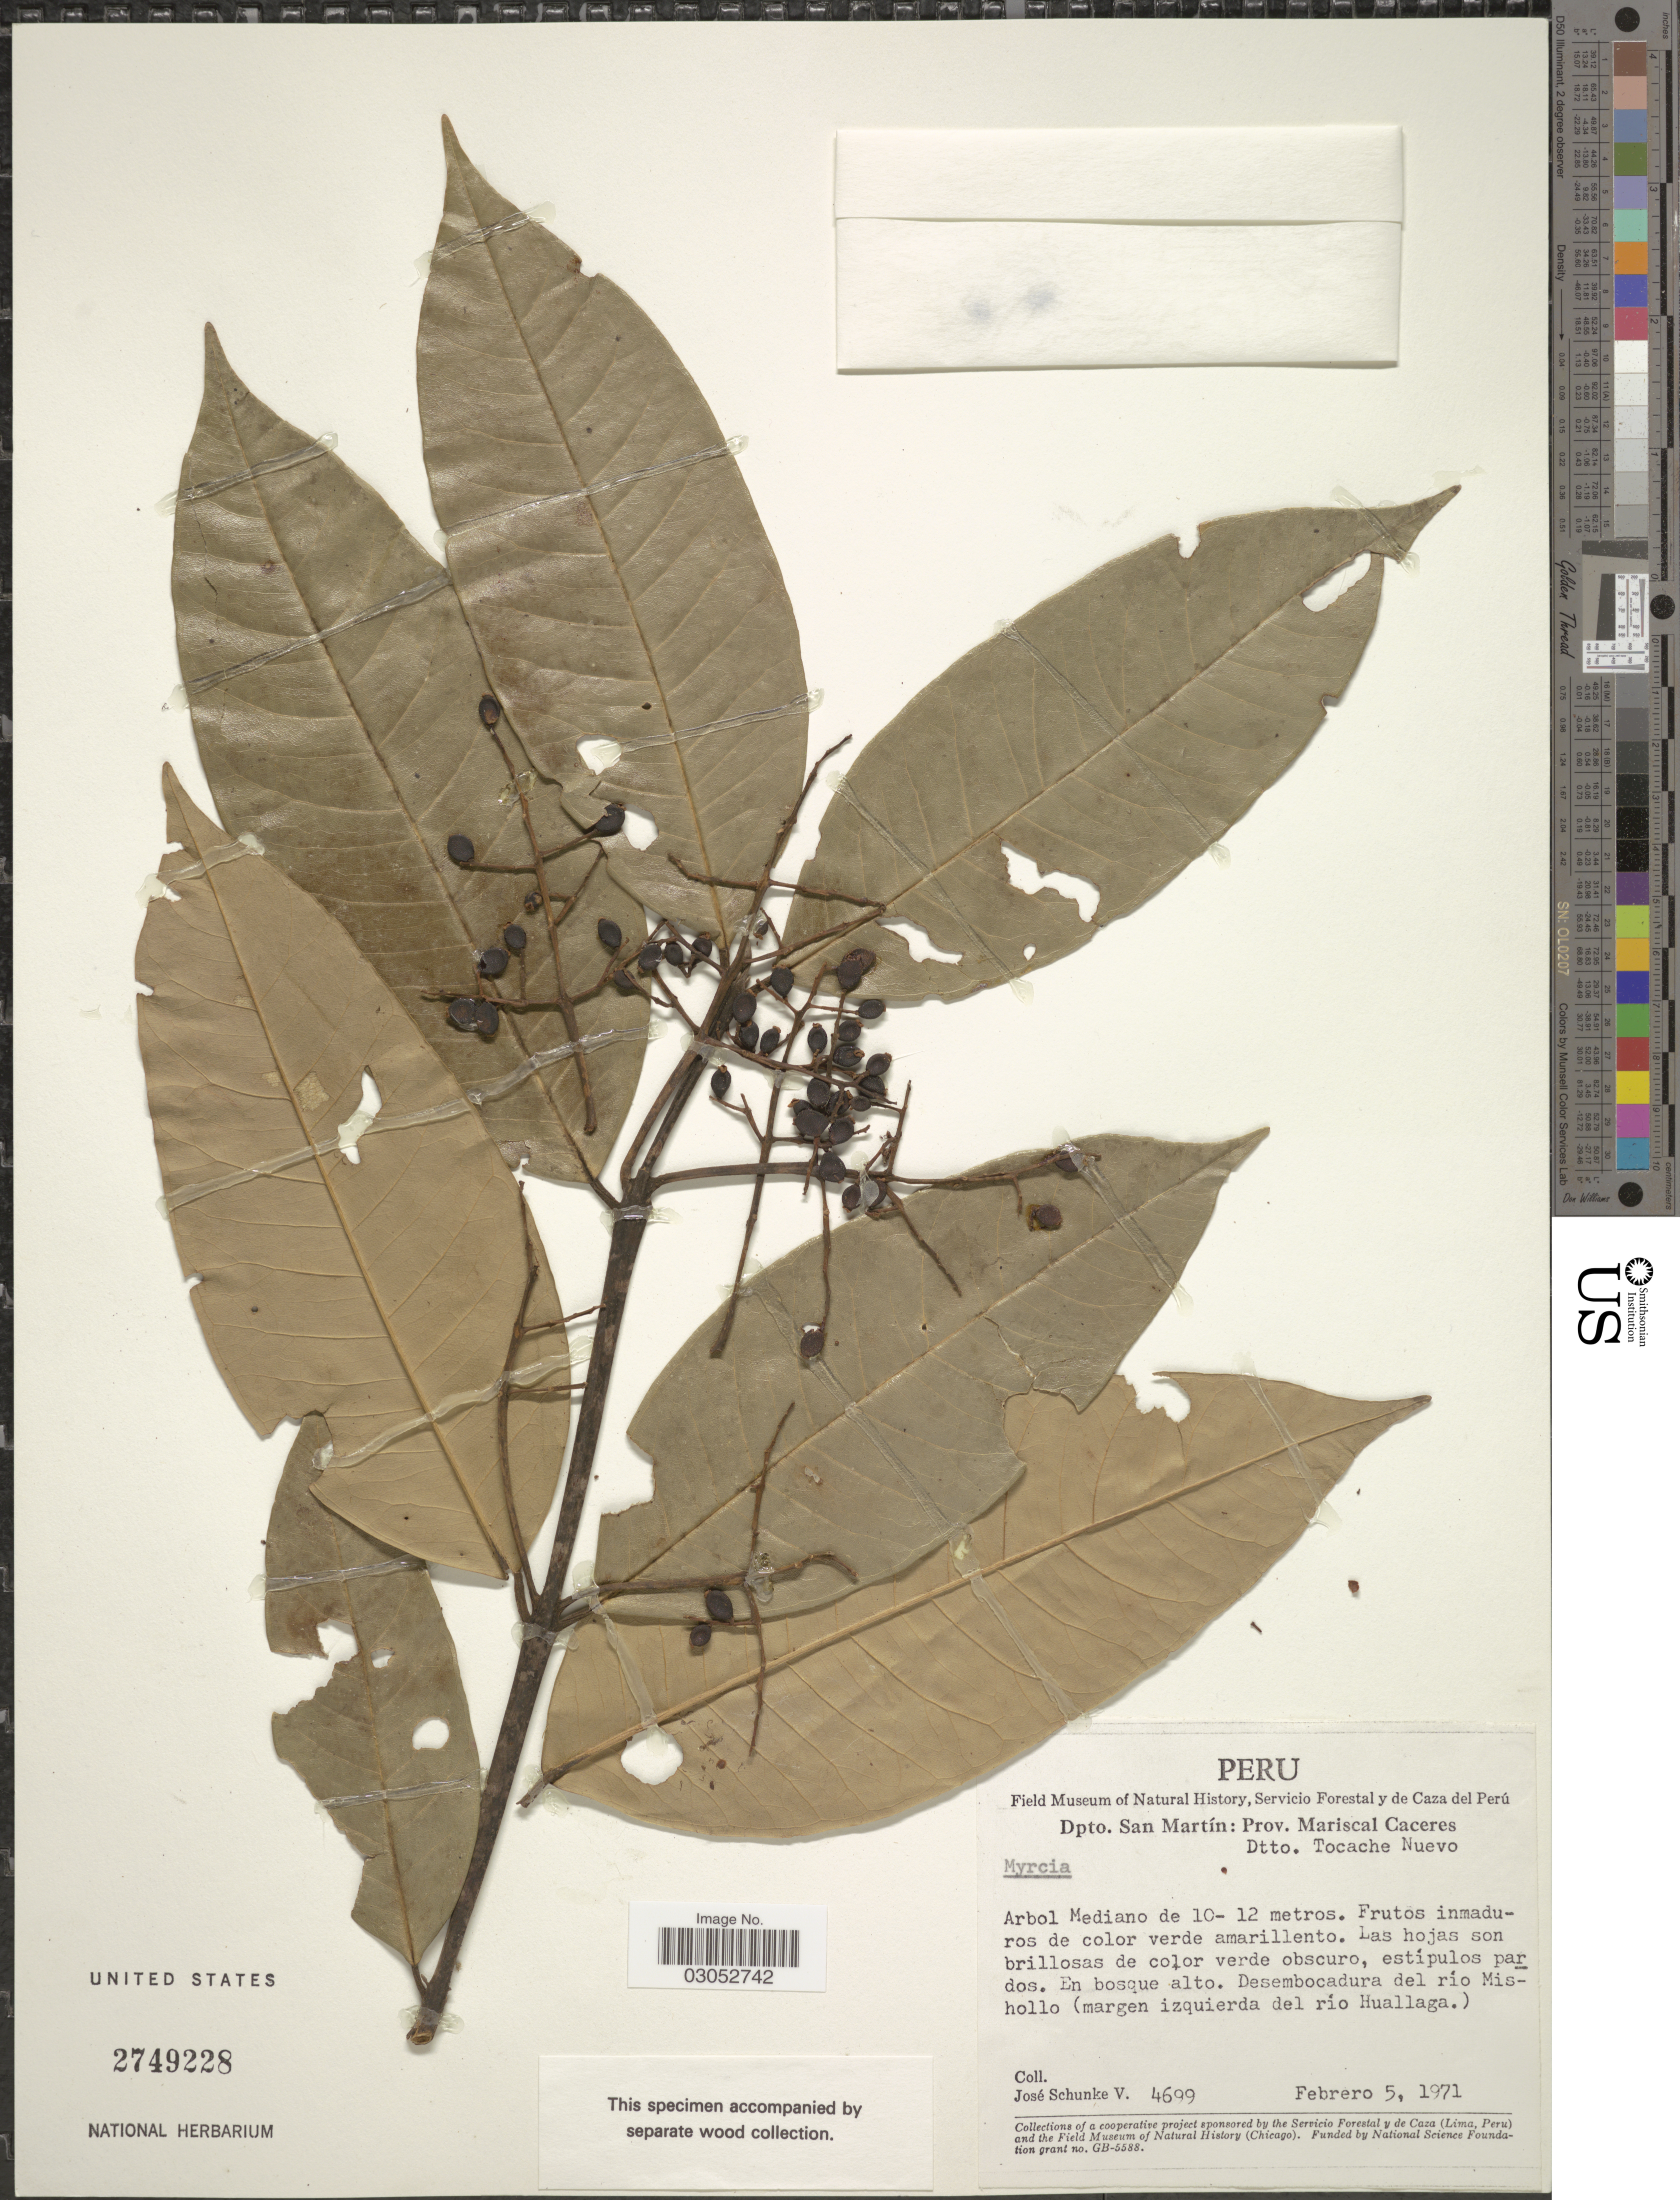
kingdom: Plantae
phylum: Tracheophyta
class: Magnoliopsida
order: Myrtales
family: Myrtaceae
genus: Myrcia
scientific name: Myrcia sp.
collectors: J. Schunke Vigo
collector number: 4699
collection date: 1971-02-05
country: Peru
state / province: San Martín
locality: Dpto. San Martín: Prov. Mariscal Caceres. Dtto. Tocache Nuevo. Desembocadura del río Mishollo (margen izquierda del río Huallaga).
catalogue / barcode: US 2749228